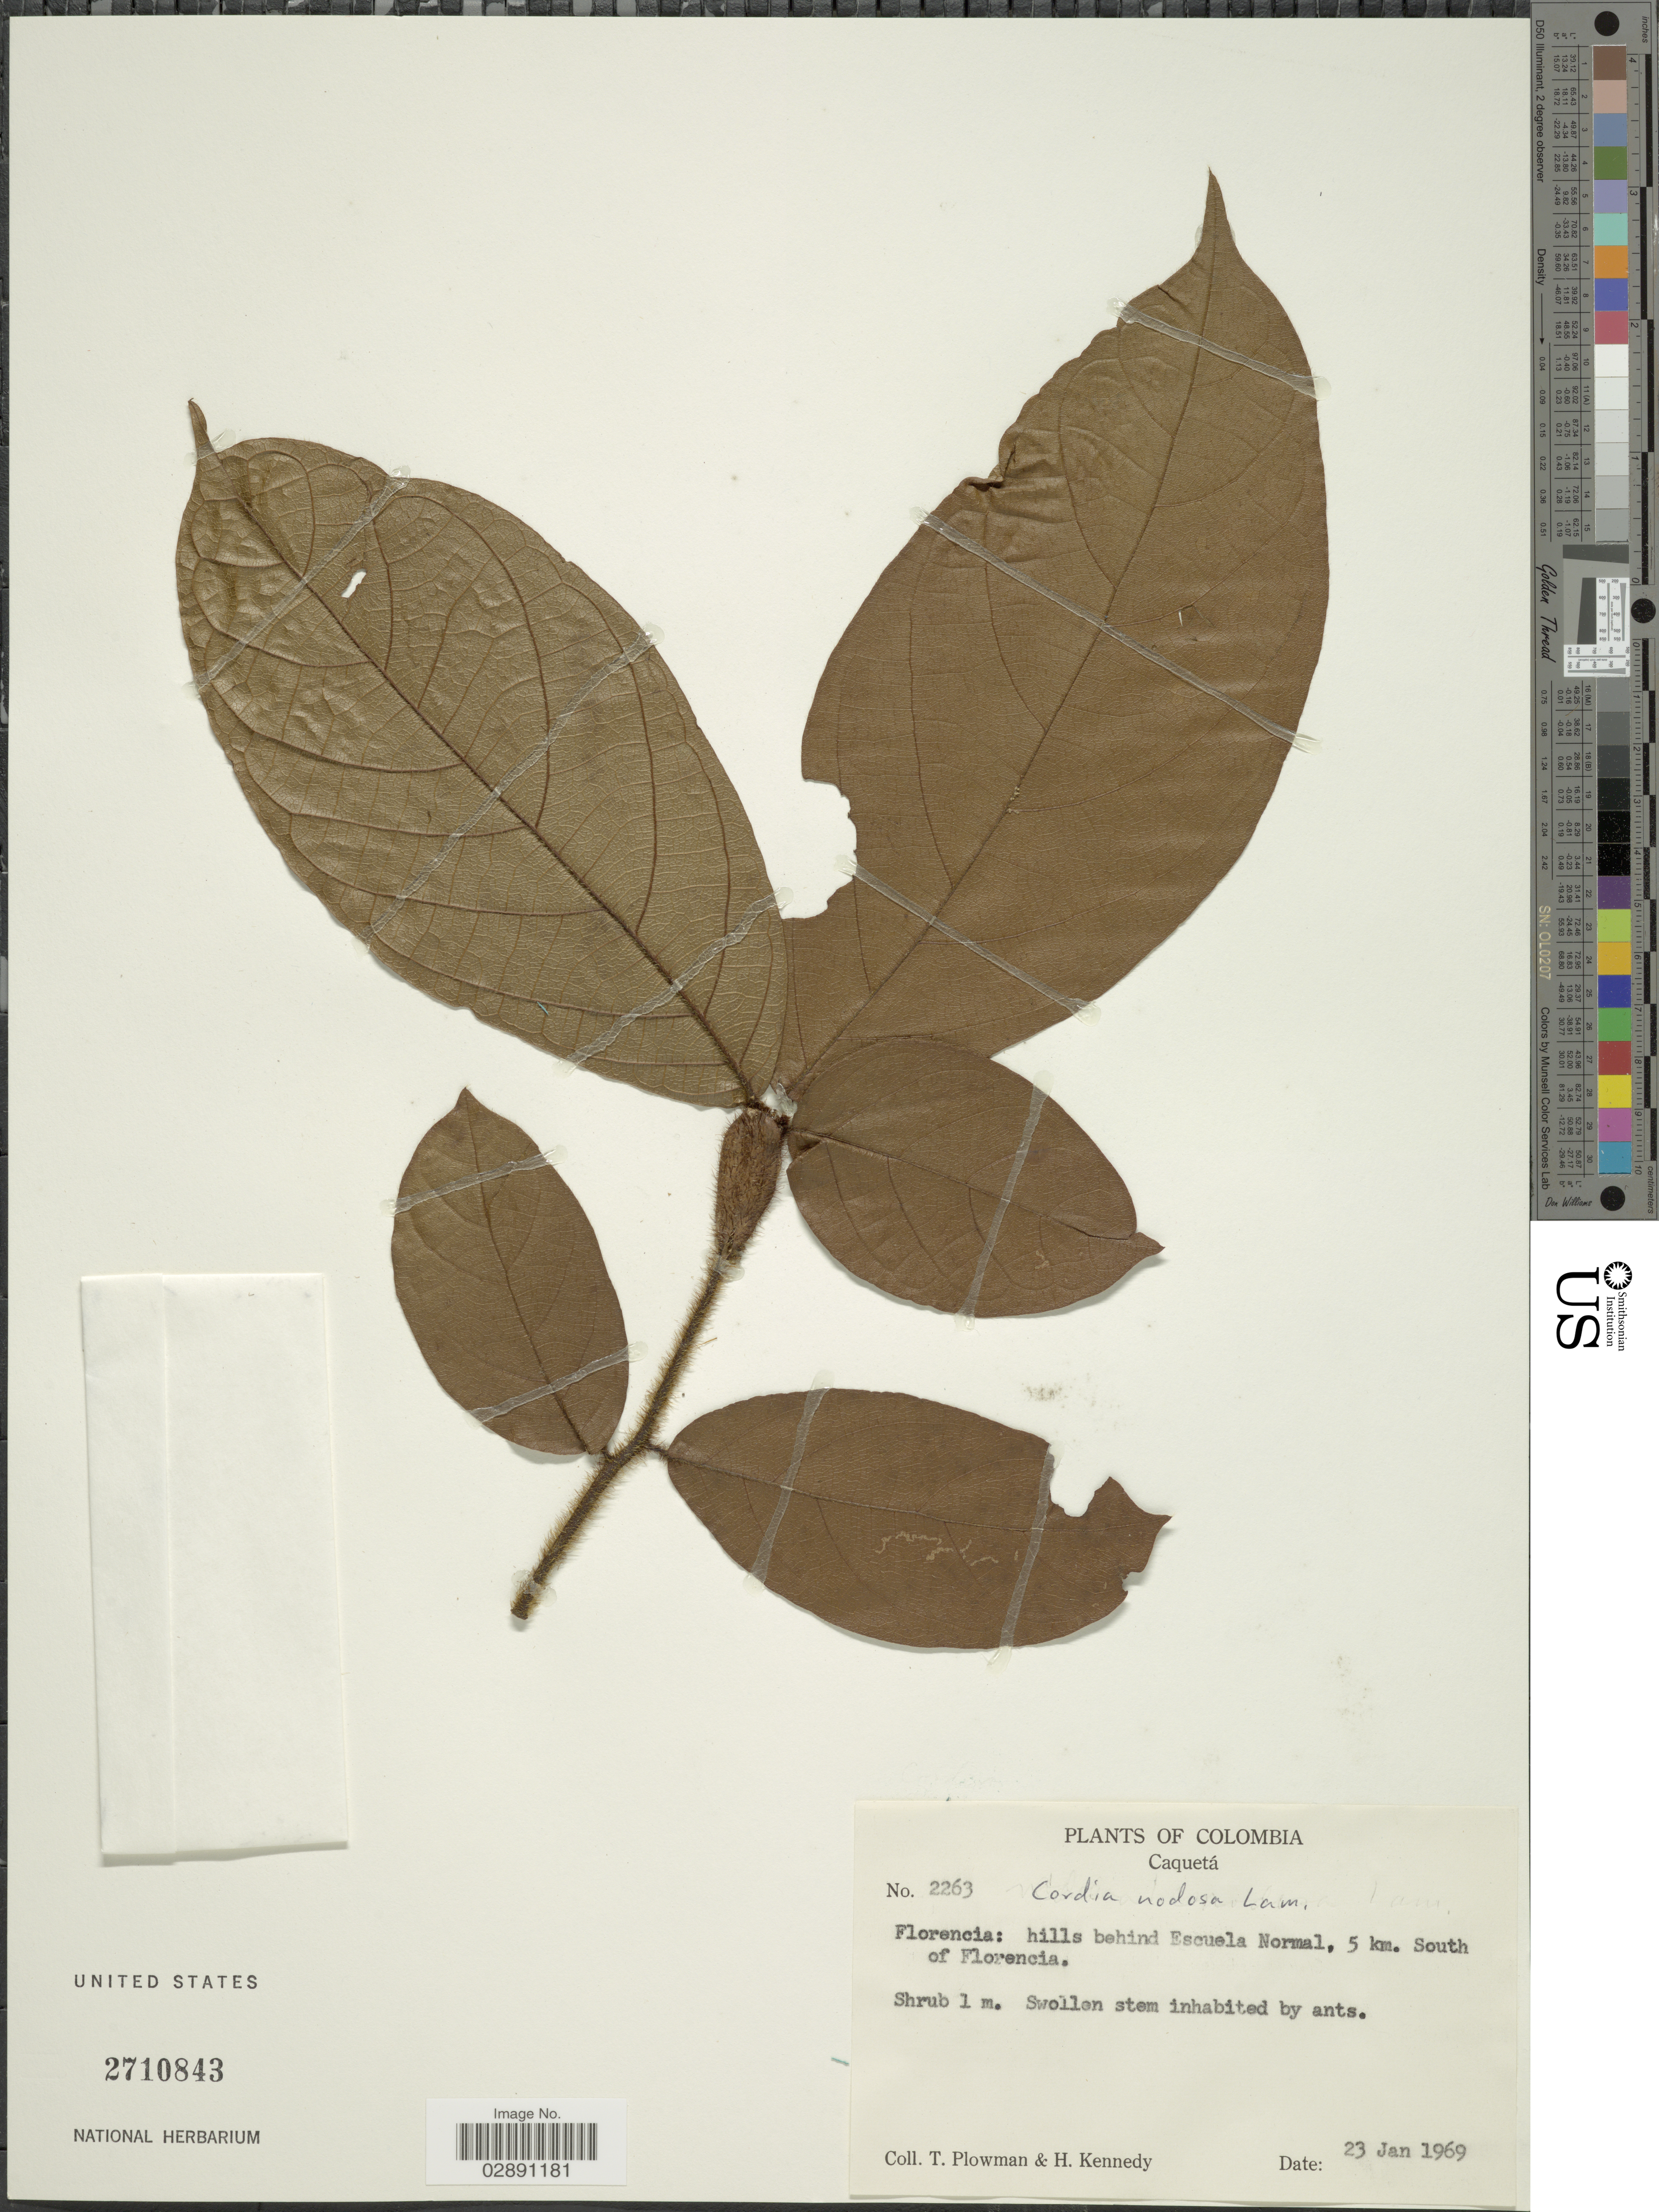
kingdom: Plantae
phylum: Tracheophyta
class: Magnoliopsida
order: Boraginales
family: Cordiaceae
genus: Cordia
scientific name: Cordia nodosa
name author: Lam.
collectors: T. Plowman & H. Kennedy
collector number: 2263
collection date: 1969-01-23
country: Colombia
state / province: Caquetá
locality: Florencia: hills behind Escuela Normal, 5 km. South of Florencia.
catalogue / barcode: US 2710843